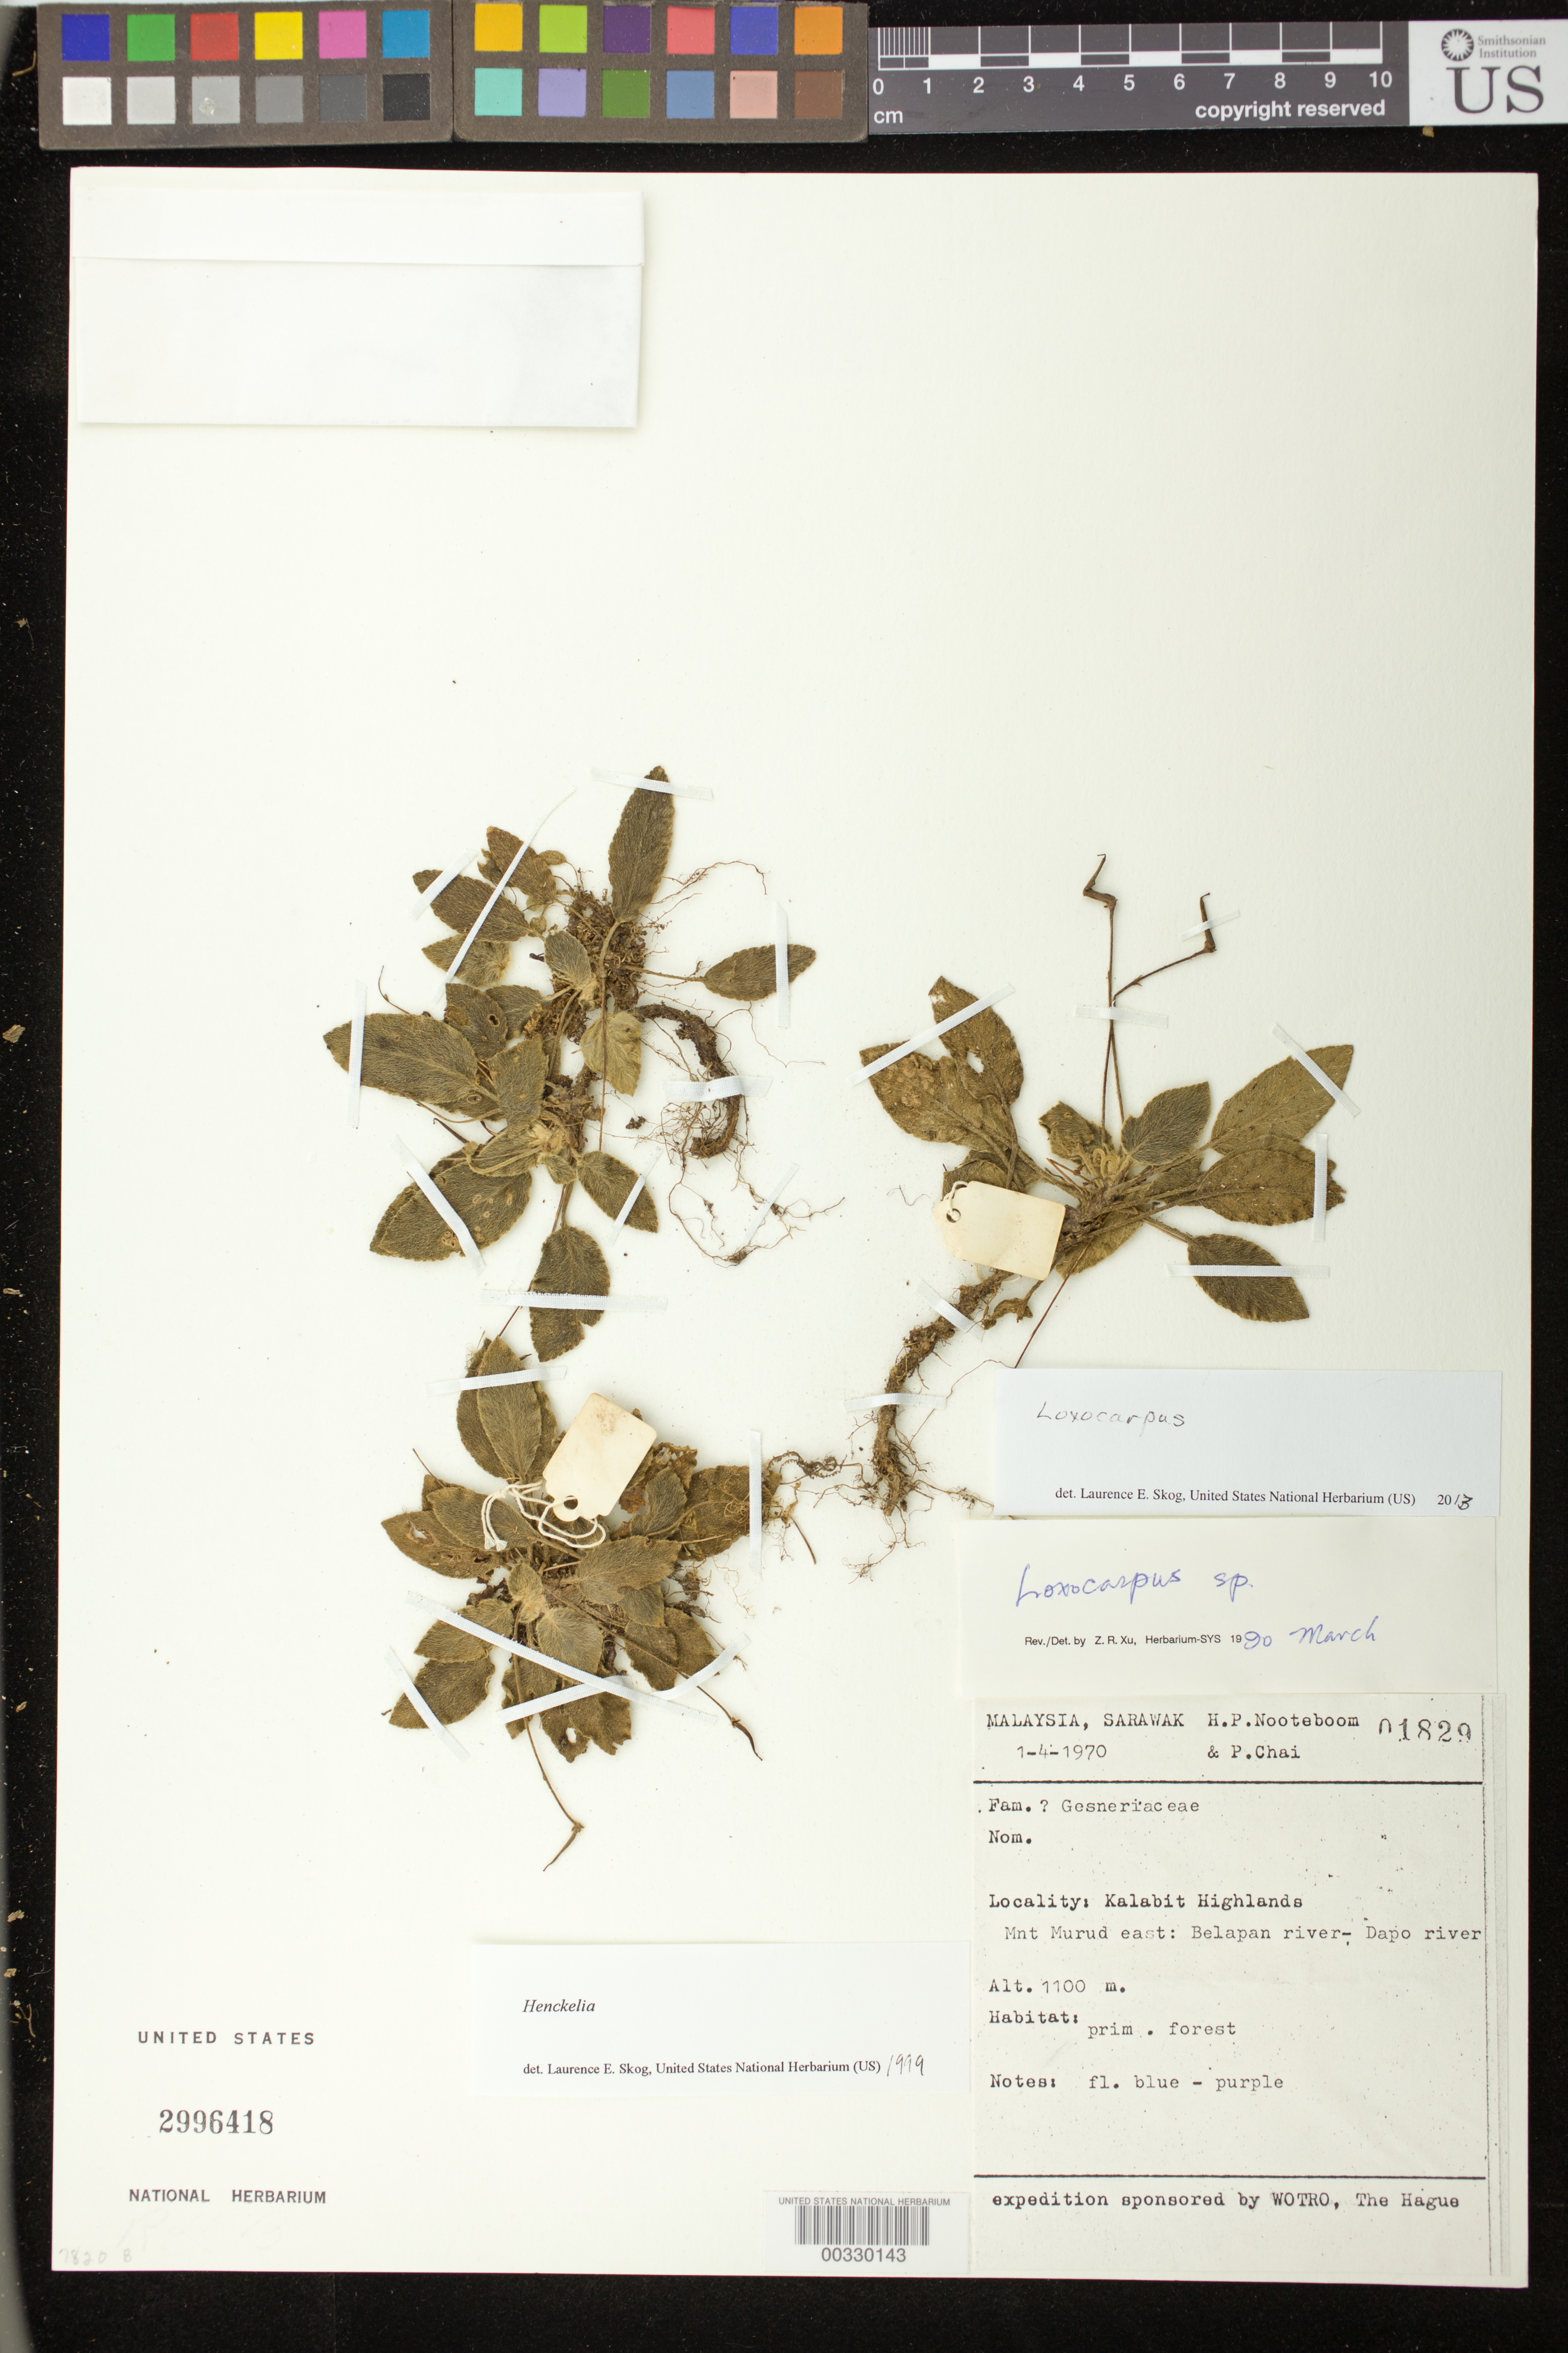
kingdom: Plantae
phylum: Tracheophyta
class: Magnoliopsida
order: Lamiales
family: Gesneriaceae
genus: Loxocarpus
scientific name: Loxocarpus sp.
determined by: Skog, Laurence E.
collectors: H. P. Nooteboom & P. Chai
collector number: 1829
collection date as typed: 01 Apr 1970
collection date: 1970-04-01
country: Malaysia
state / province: Sarawak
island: Borneo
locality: Kalabit highlands, mnt murud east, belapan river- dapo river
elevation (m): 1100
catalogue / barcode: US 2996418